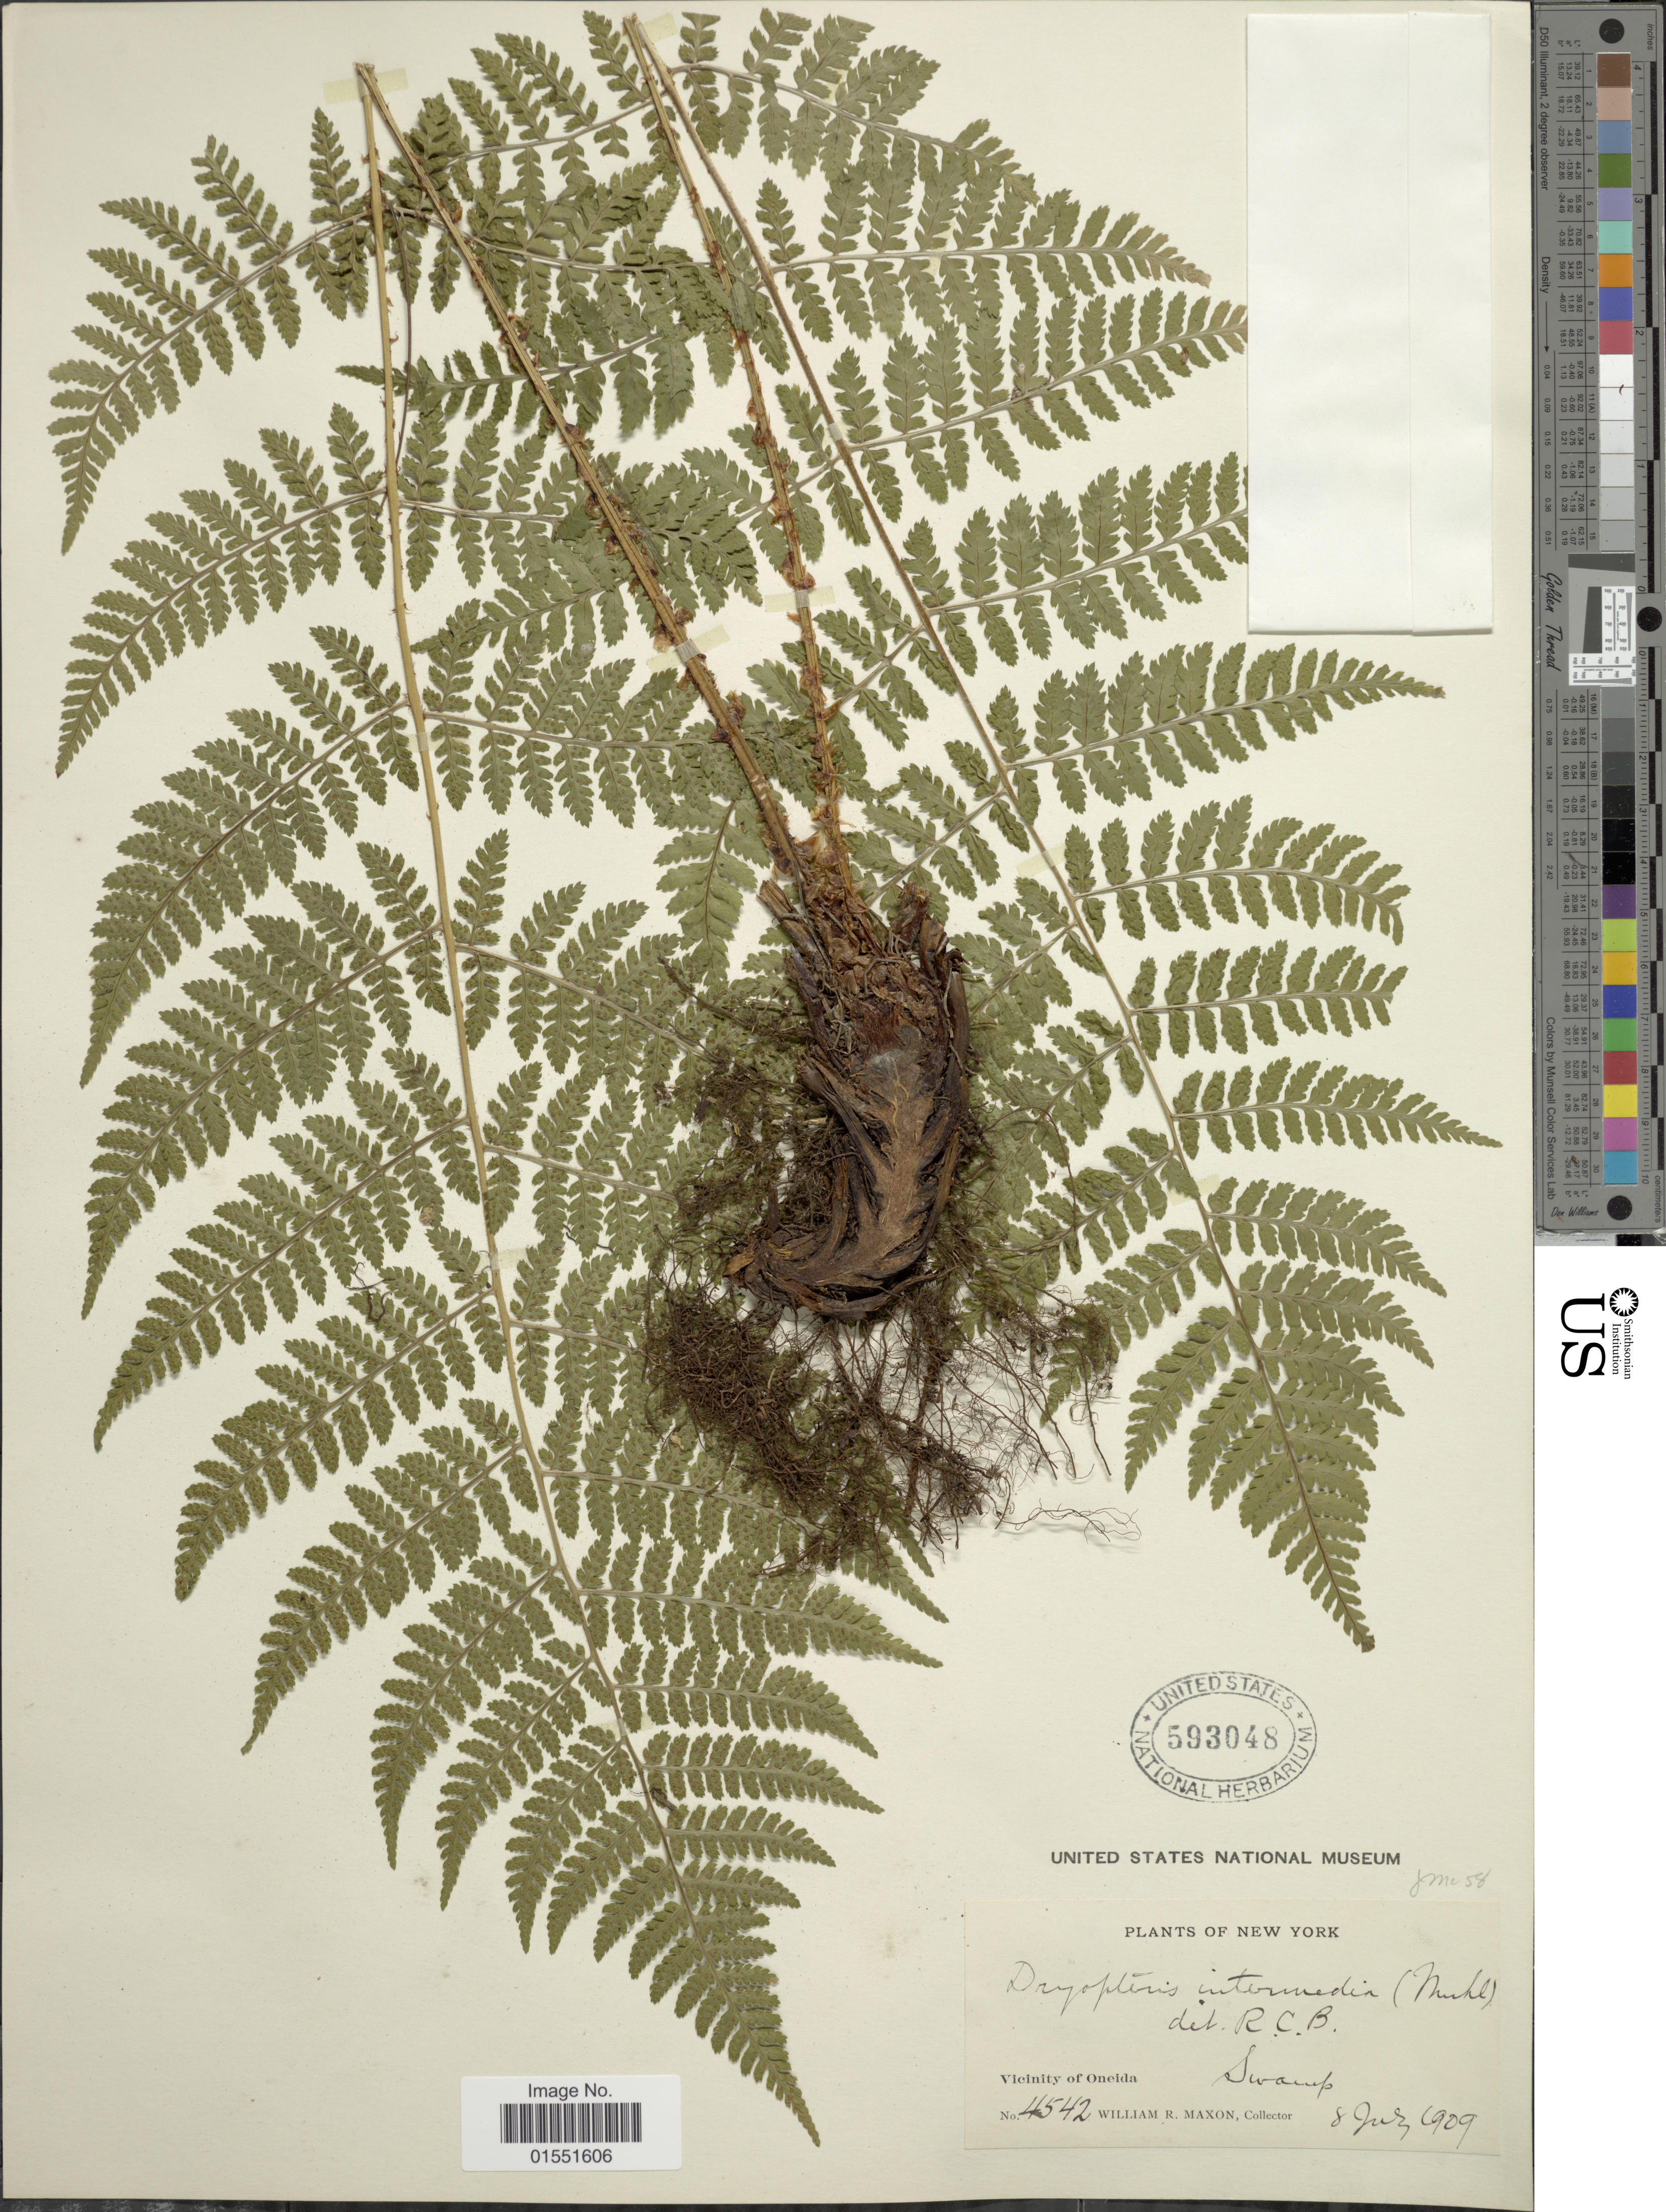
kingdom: Plantae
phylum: Tracheophyta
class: Polypodiopsida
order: Polypodiales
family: Dryopteridaceae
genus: Dryopteris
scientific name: Dryopteris intermedia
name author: (Muhl.) A. Gray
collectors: W. R. Maxon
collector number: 4542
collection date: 1909-07-08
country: United States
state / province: New York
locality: Vicinity of Oneida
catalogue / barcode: US 593048